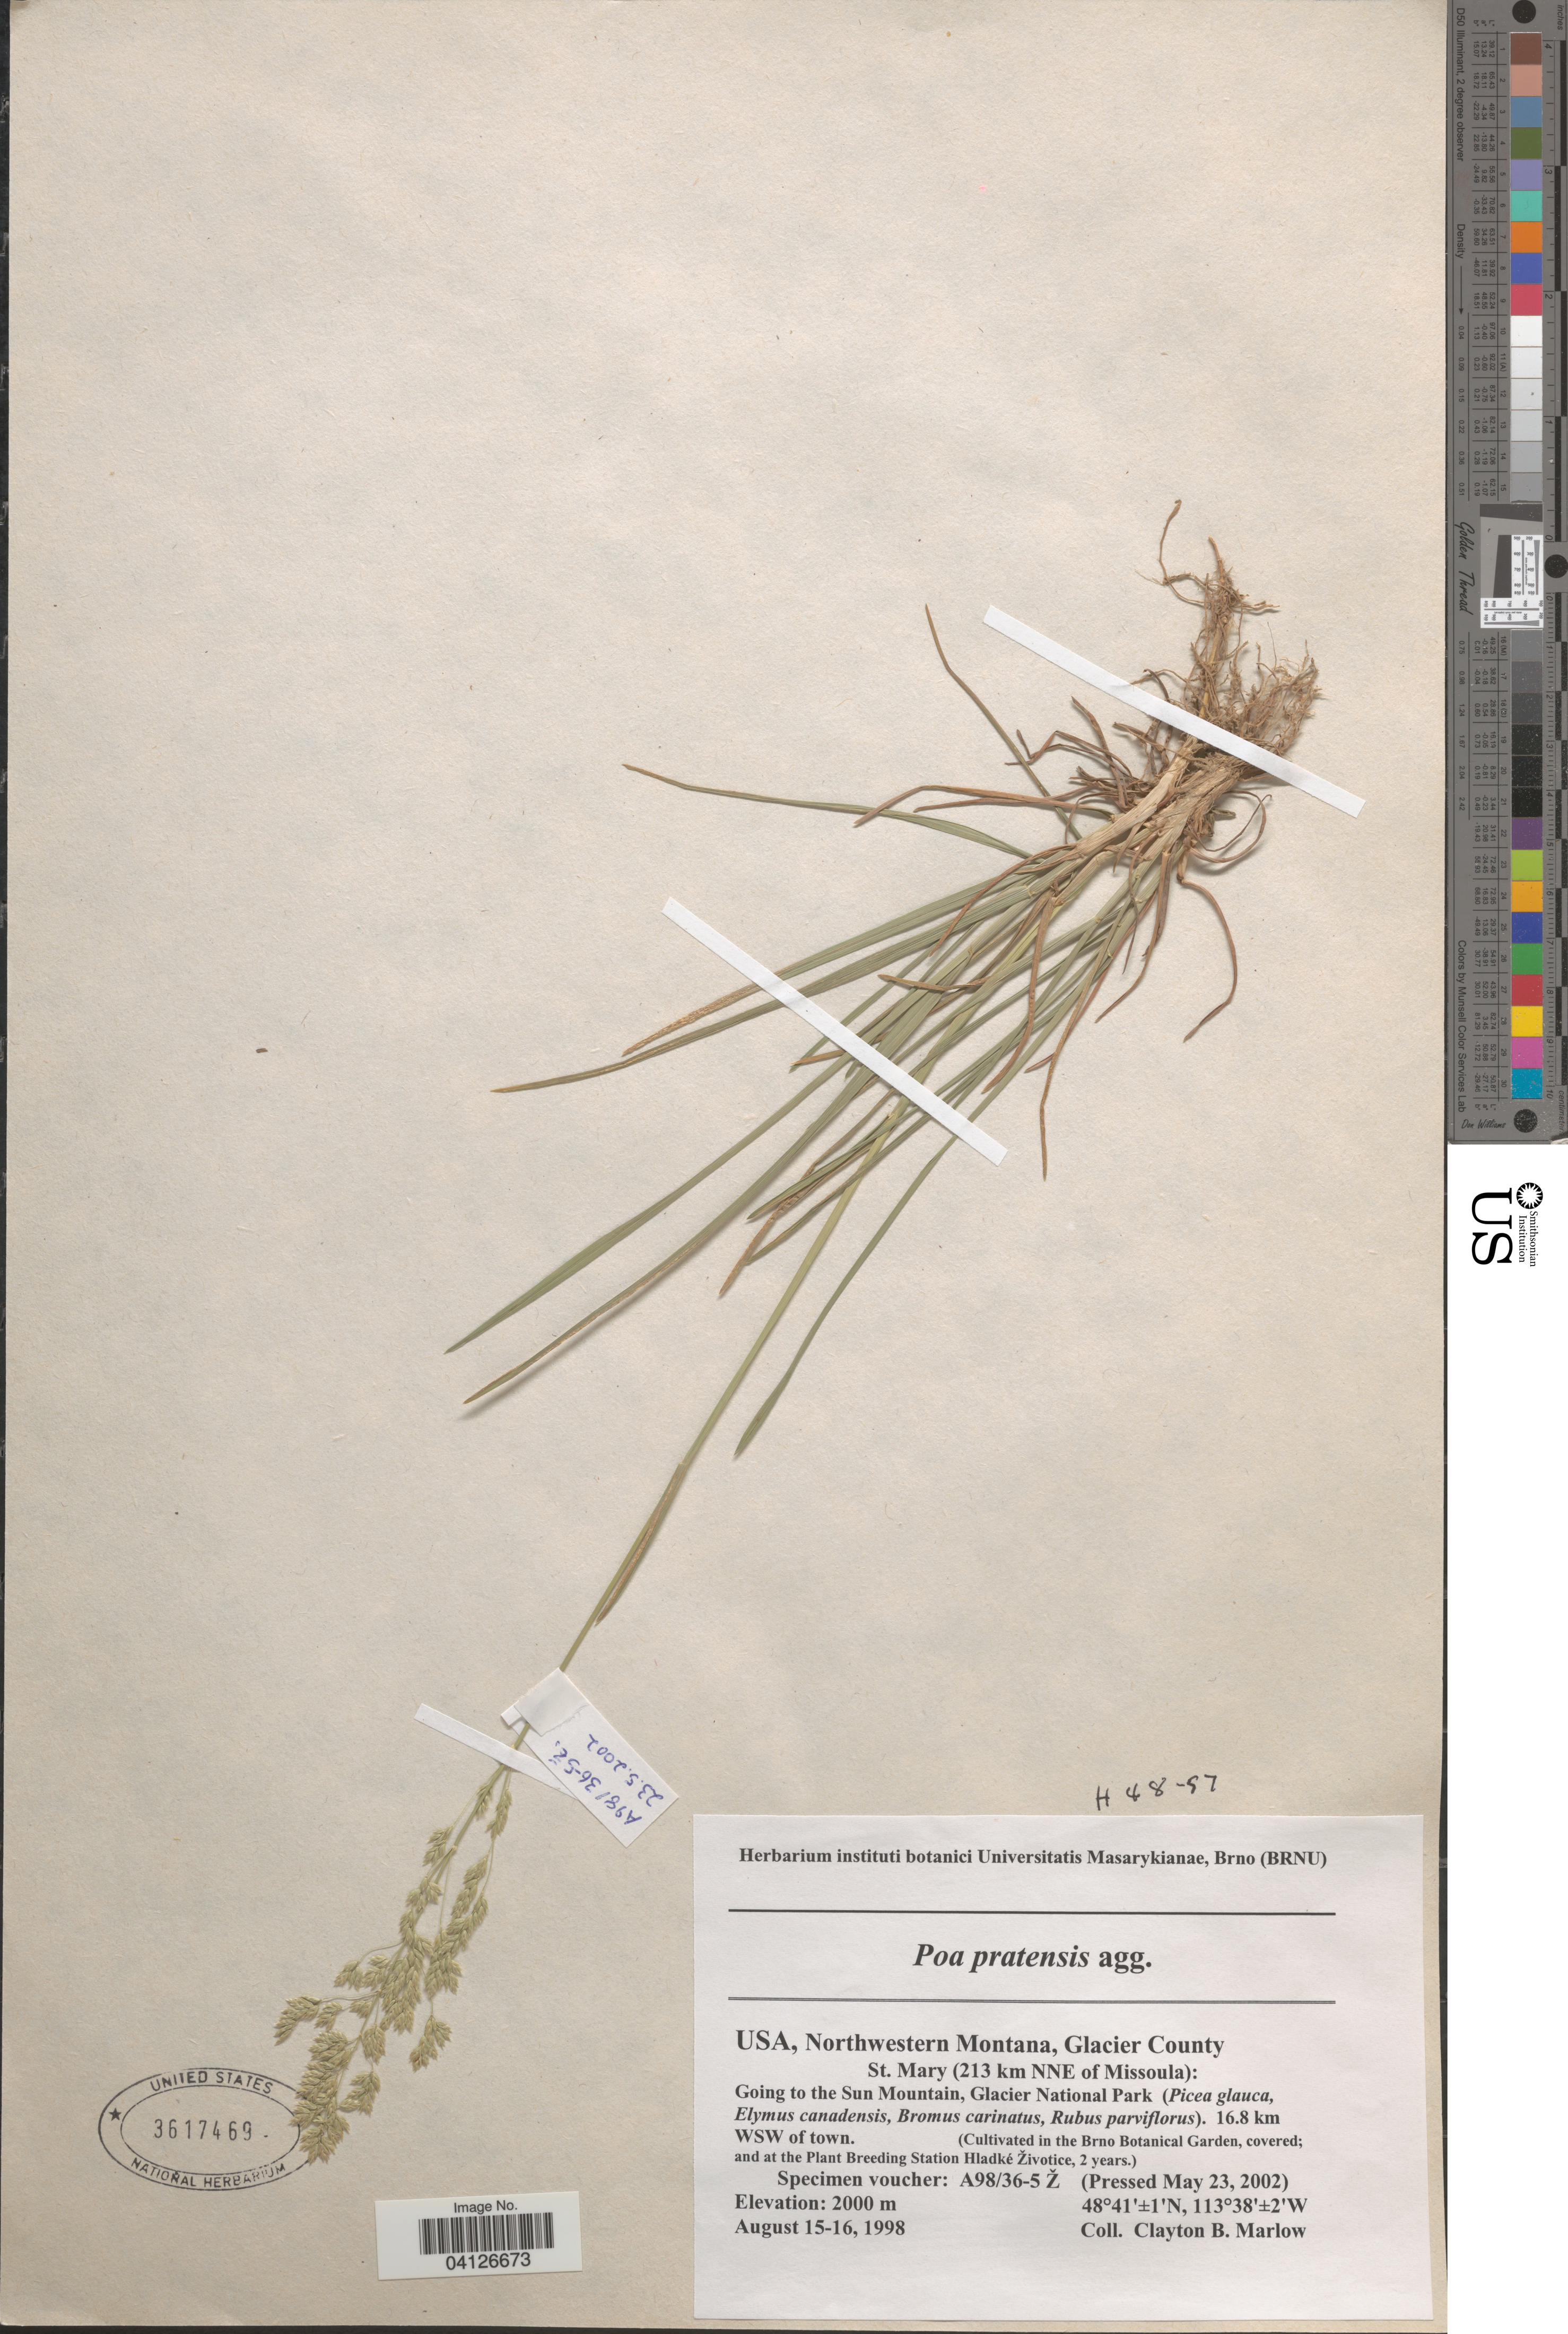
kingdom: Plantae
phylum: Tracheophyta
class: Liliopsida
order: Poales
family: Poaceae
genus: Poa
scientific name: Poa pratensis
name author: L.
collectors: Ex herb. instituti botanici Universitatis Masarykianae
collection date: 2002-05-23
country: Czechia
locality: (Cultivated in the Brno Botanical Garden, covered; and at the Plant Breeding Station Hladké Životice, 2 years.).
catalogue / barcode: US 3617469